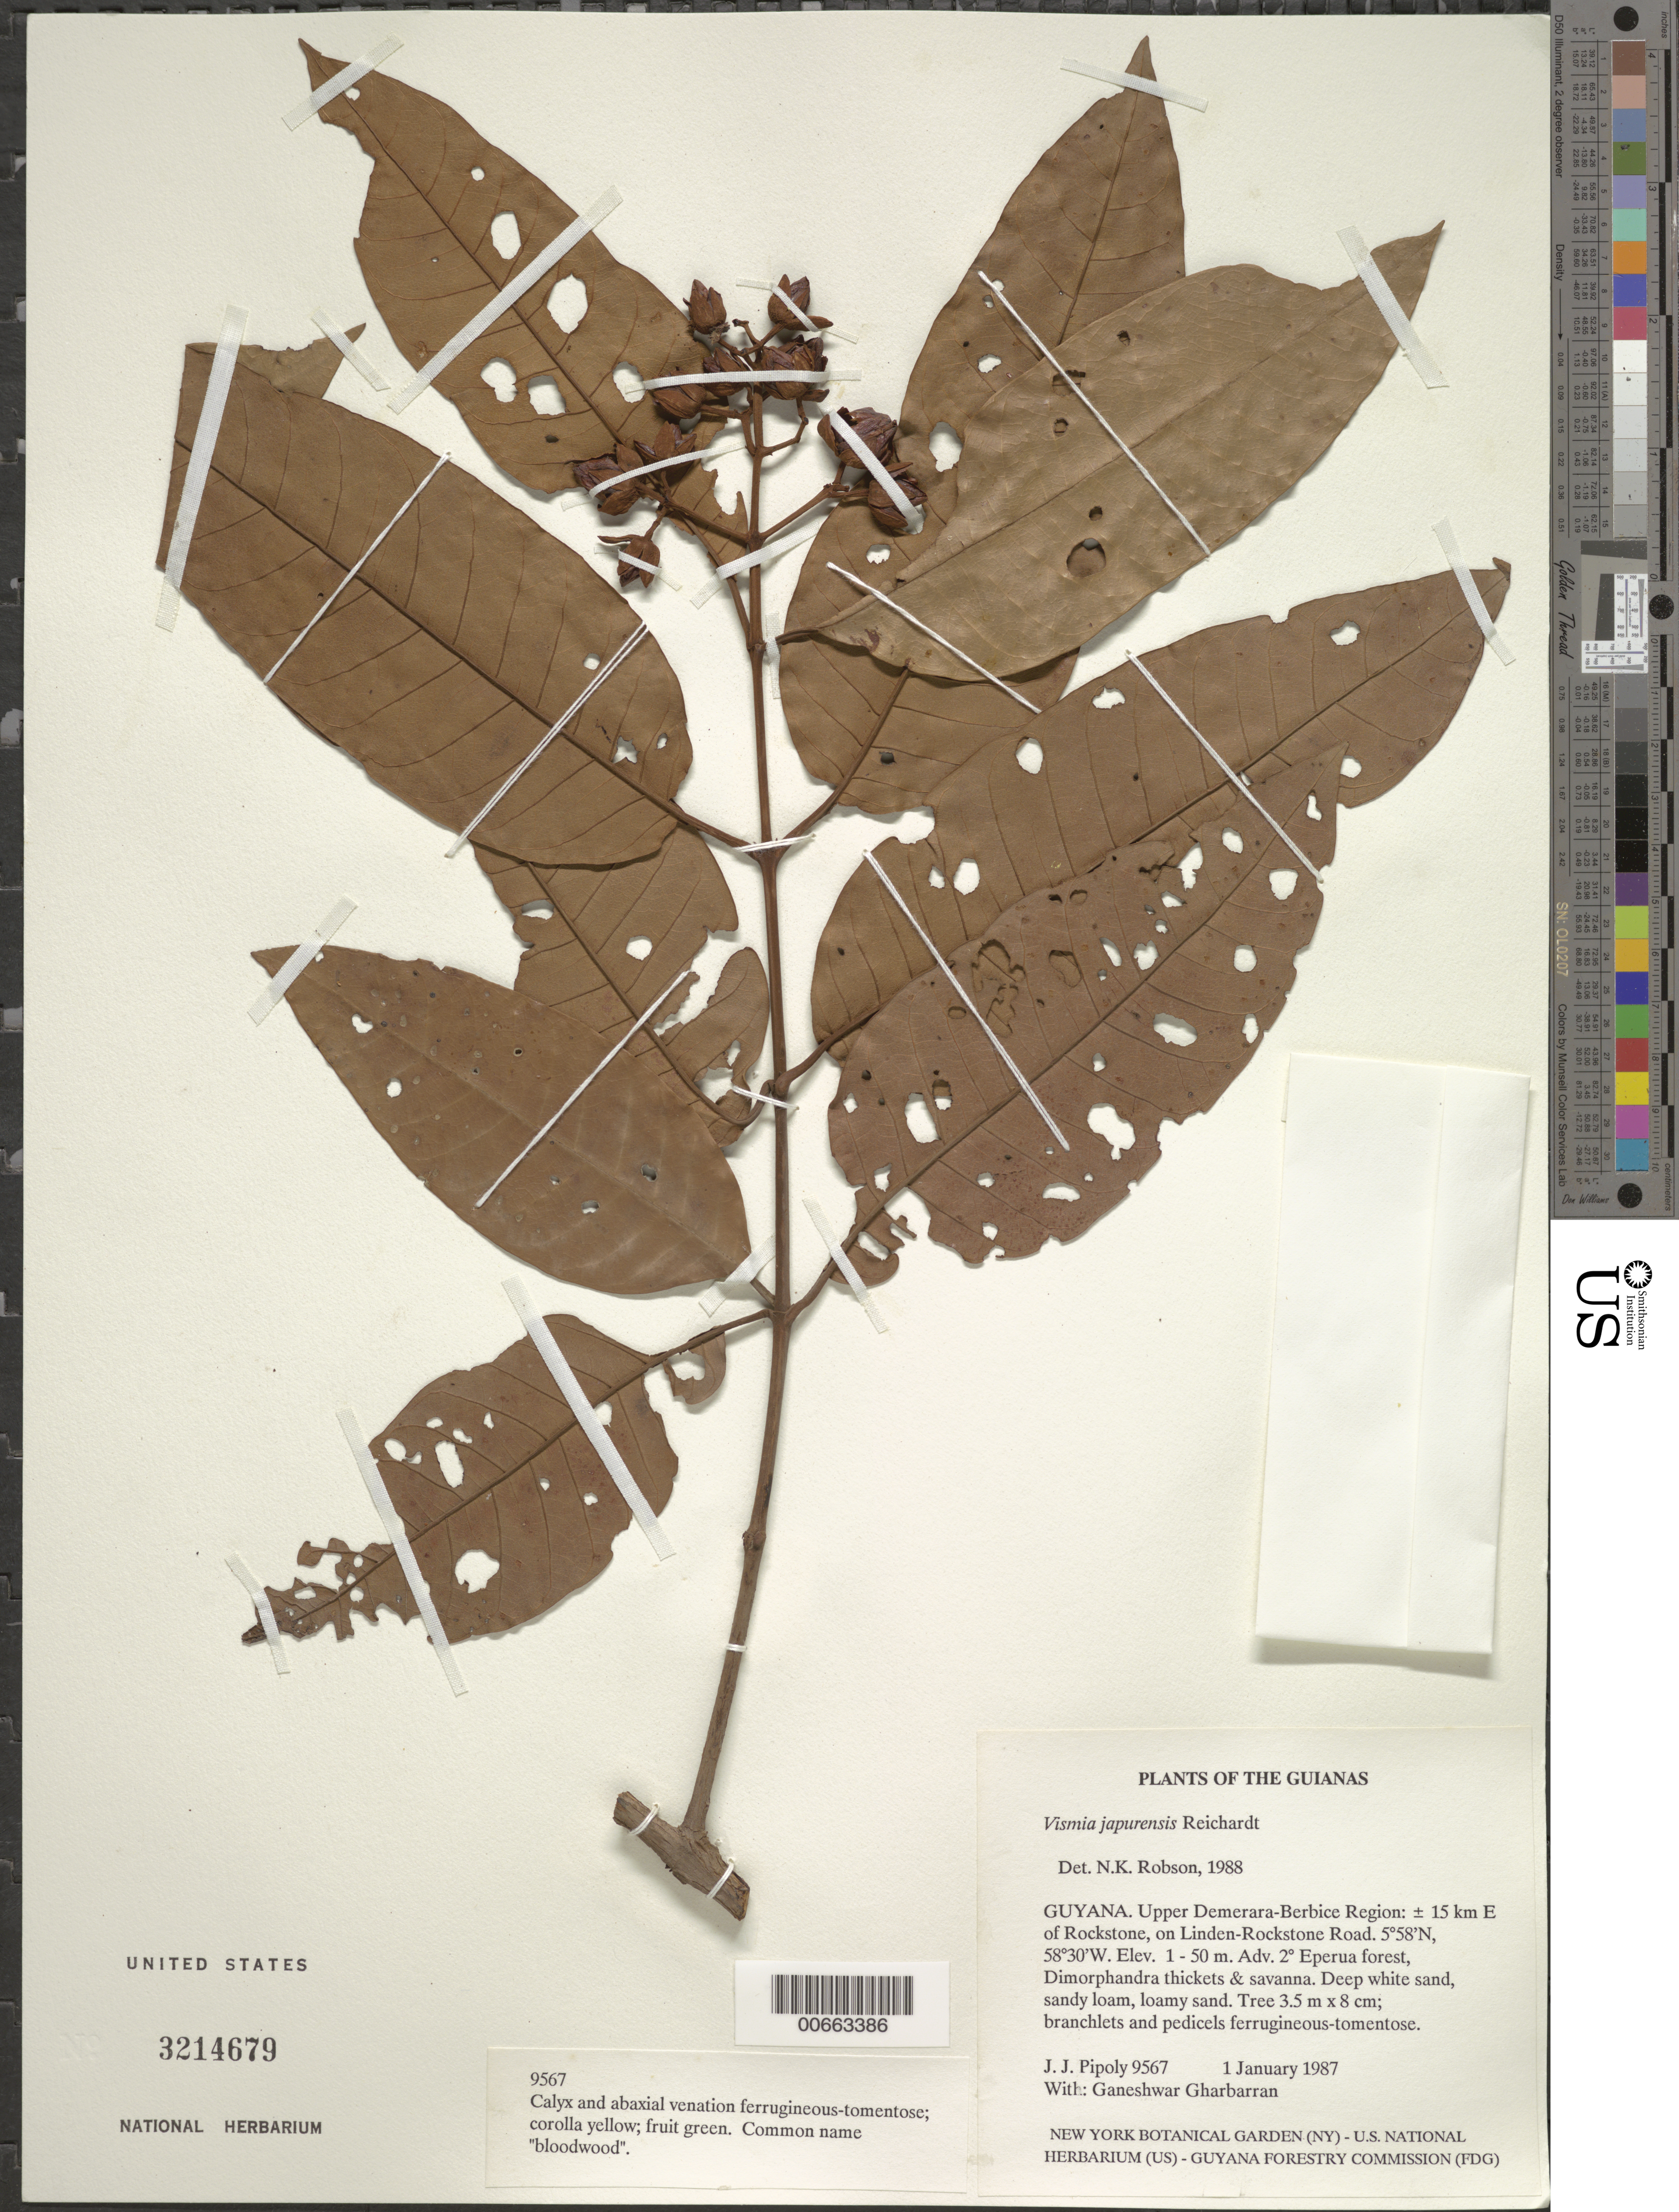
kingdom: Plantae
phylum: Tracheophyta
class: Magnoliopsida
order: Malpighiales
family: Hypericaceae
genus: Vismia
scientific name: Vismia japurensis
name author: Reichardt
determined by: Robson, Norman K. B.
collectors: J. J. Pipoly & G. Gharbarran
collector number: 9567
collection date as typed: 11 January 1987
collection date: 1987-01-11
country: Guyana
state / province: U. Demerara-Berbice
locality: ±15 km E of Rockstone, on Linden-Rockstone Road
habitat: Adv. secondary Eperua forest, Dimorphandra thickets & savanna. Deep white sand, sandy loam, loamy sand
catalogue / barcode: US 3214679